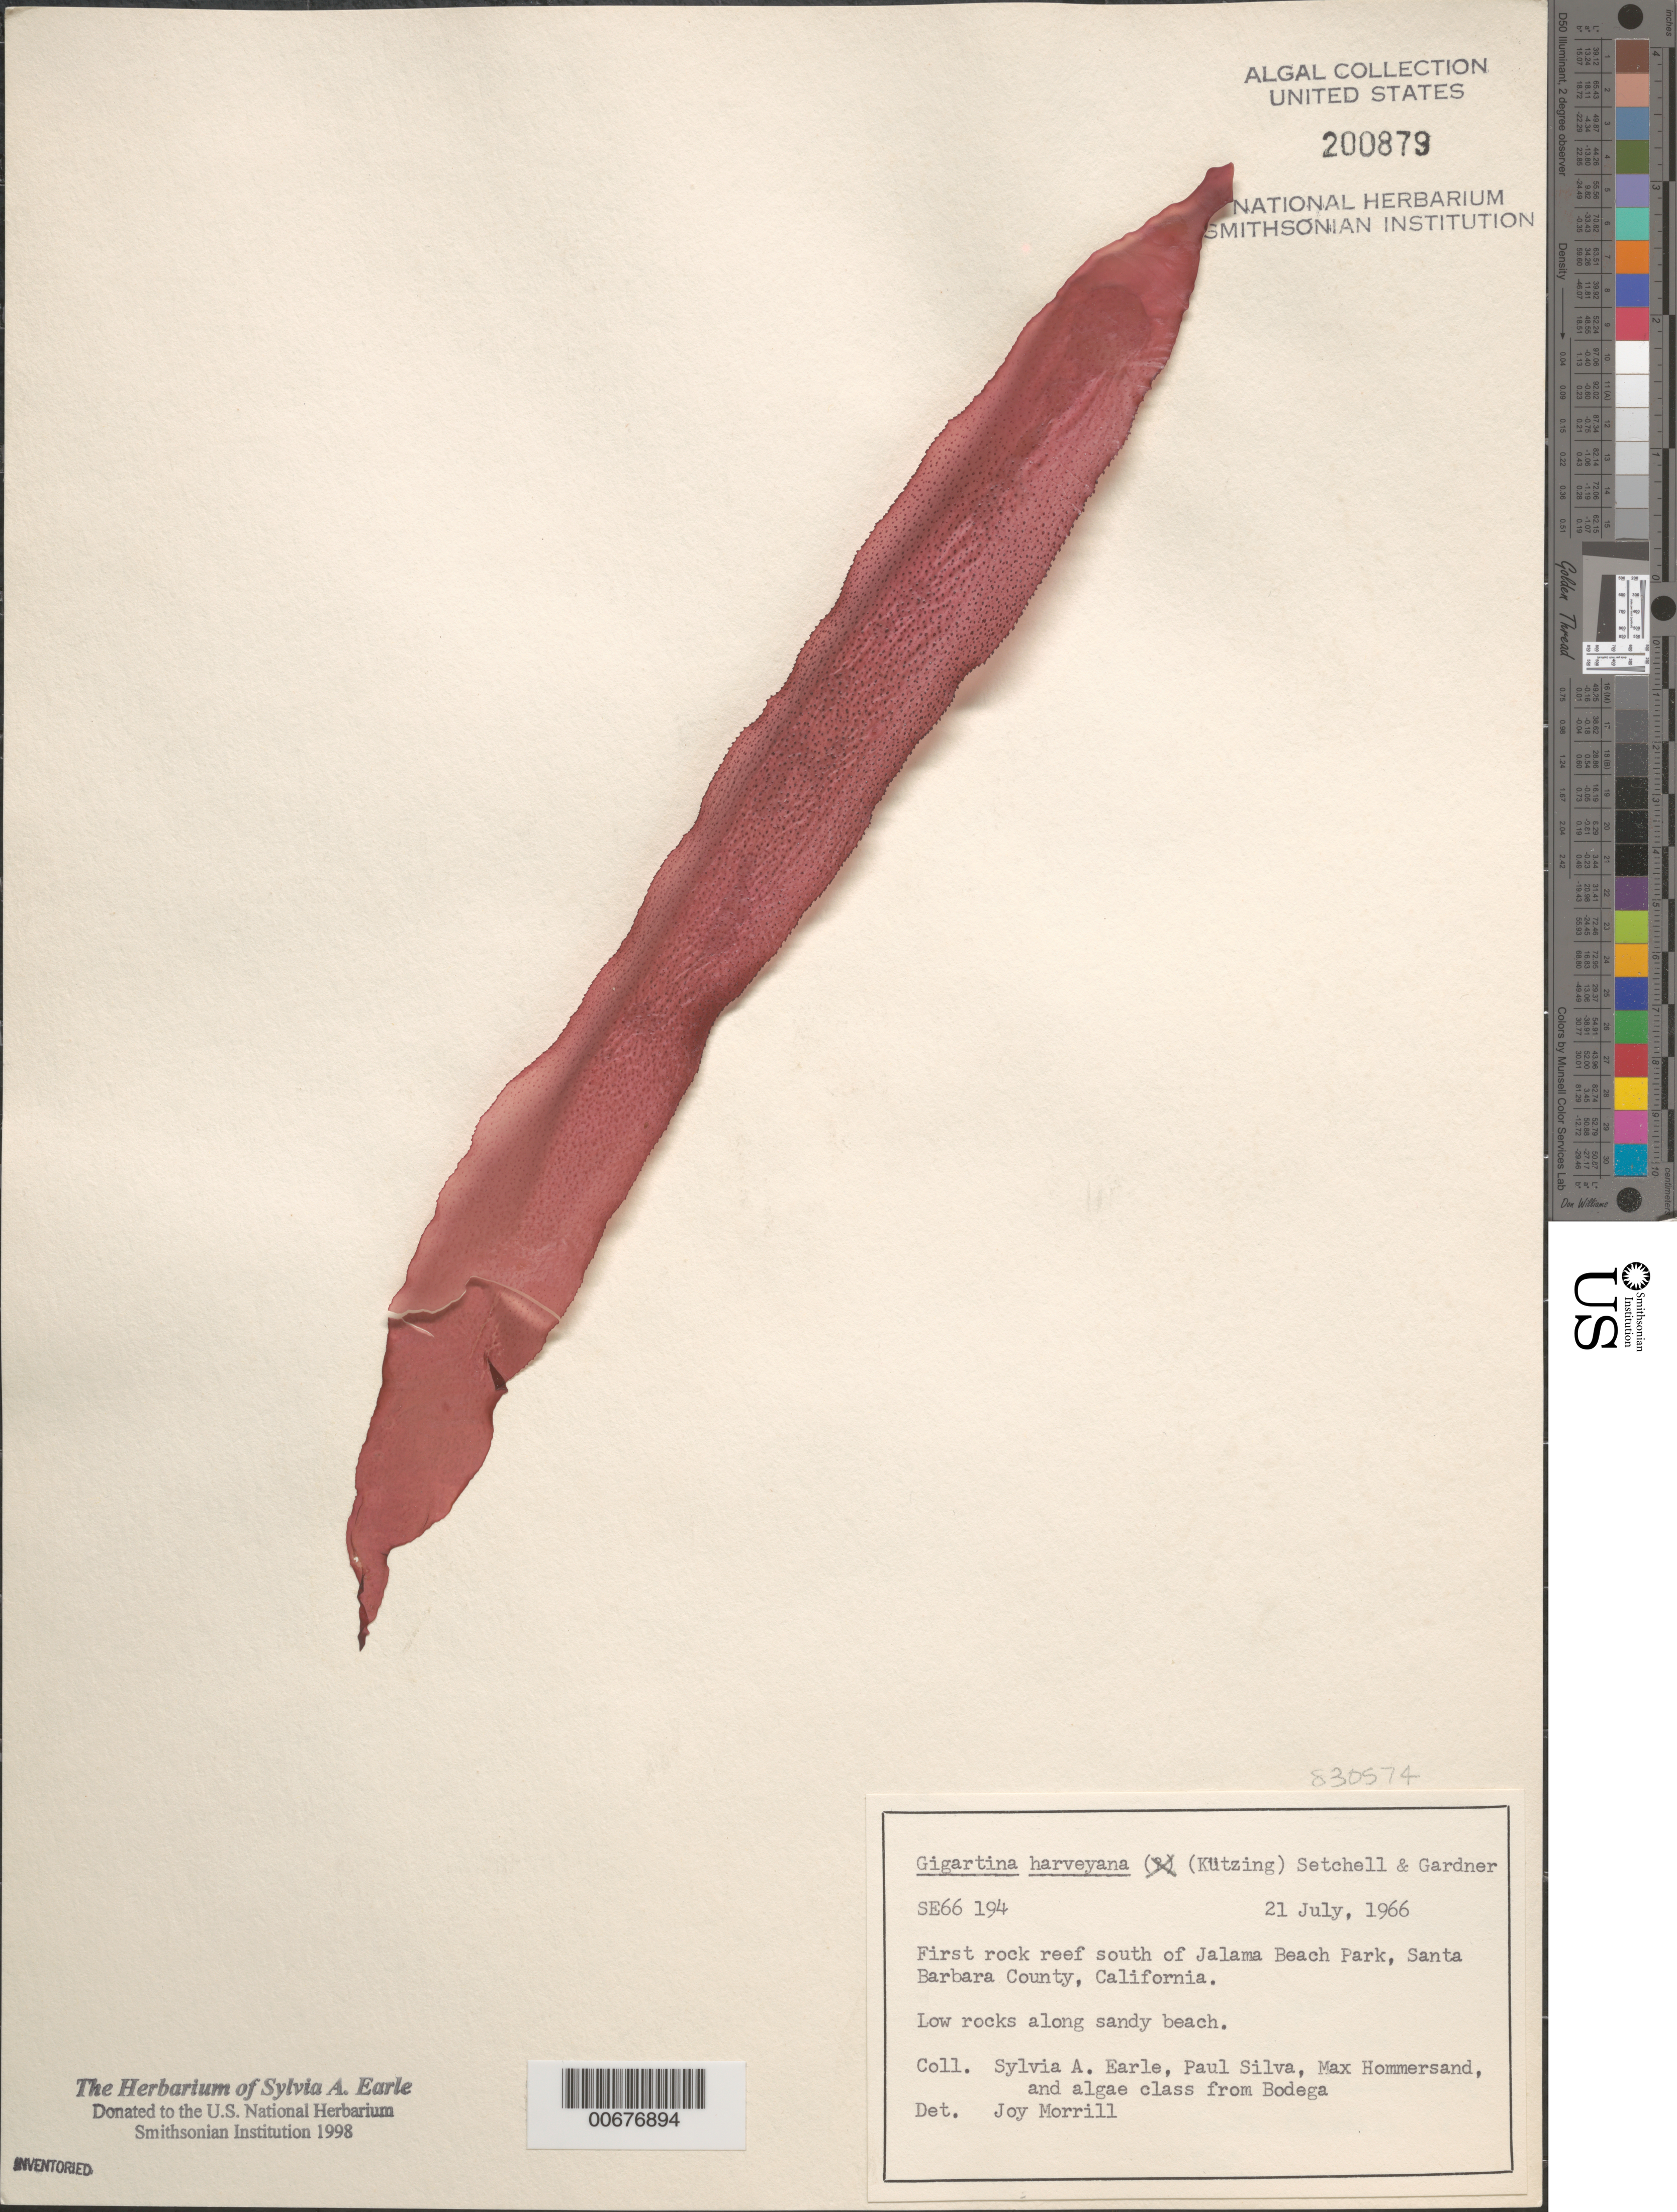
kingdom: Plantae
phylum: Rhodophyta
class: Florideophyceae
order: Gigartinales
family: Gigartinaceae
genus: Chondracanthus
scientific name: Chondracanthus harveyanus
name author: (Kütz.) Guiry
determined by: Algae name updating Project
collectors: S. A. Earle, P. C. Silva, M. H. Hommersand & Bodega Algae Class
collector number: SE 66194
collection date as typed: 21 Jul 1966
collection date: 1966-07-21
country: United States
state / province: California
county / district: Santa Barbara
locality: Reef south of Jalama Beach Park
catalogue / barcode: US 200879